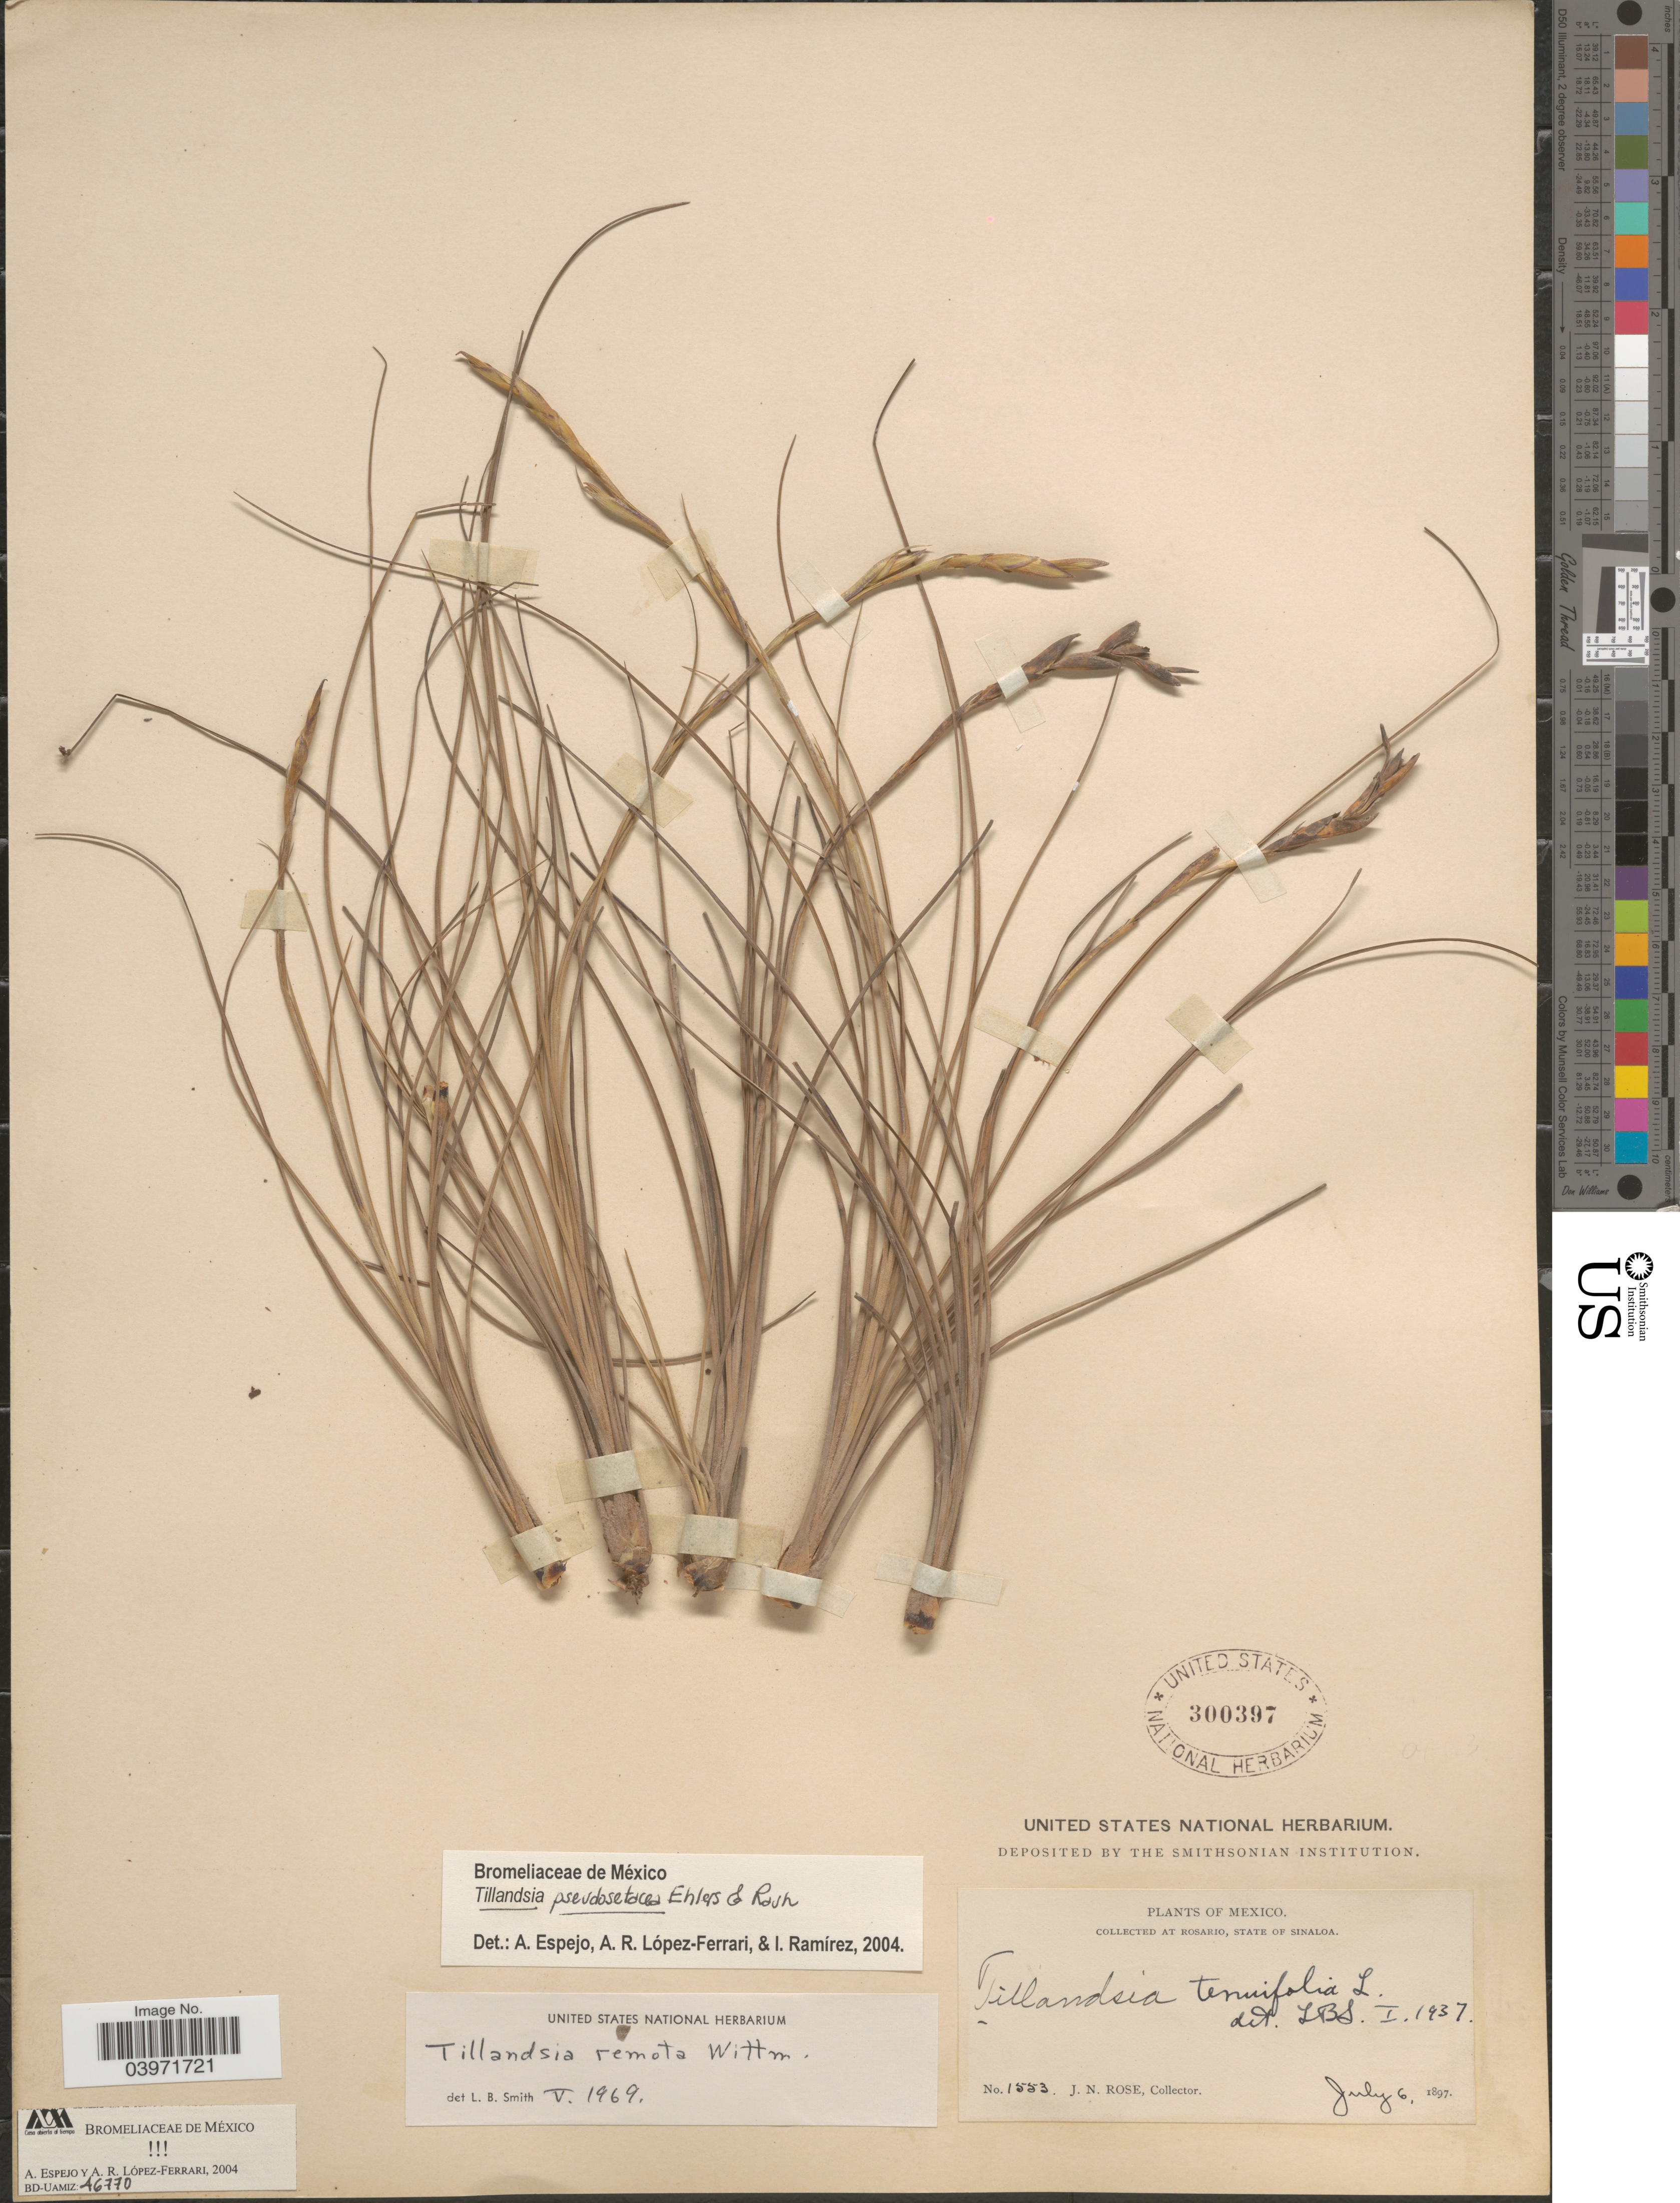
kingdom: Plantae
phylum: Tracheophyta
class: Liliopsida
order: Poales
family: Bromeliaceae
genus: Tillandsia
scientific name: Tillandsia pseudosetacea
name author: Ehlers & Rauh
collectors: J. N. Rose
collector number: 1553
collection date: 1897-07-06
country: Mexico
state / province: Sinaloa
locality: At Rosario.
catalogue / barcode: US 300397